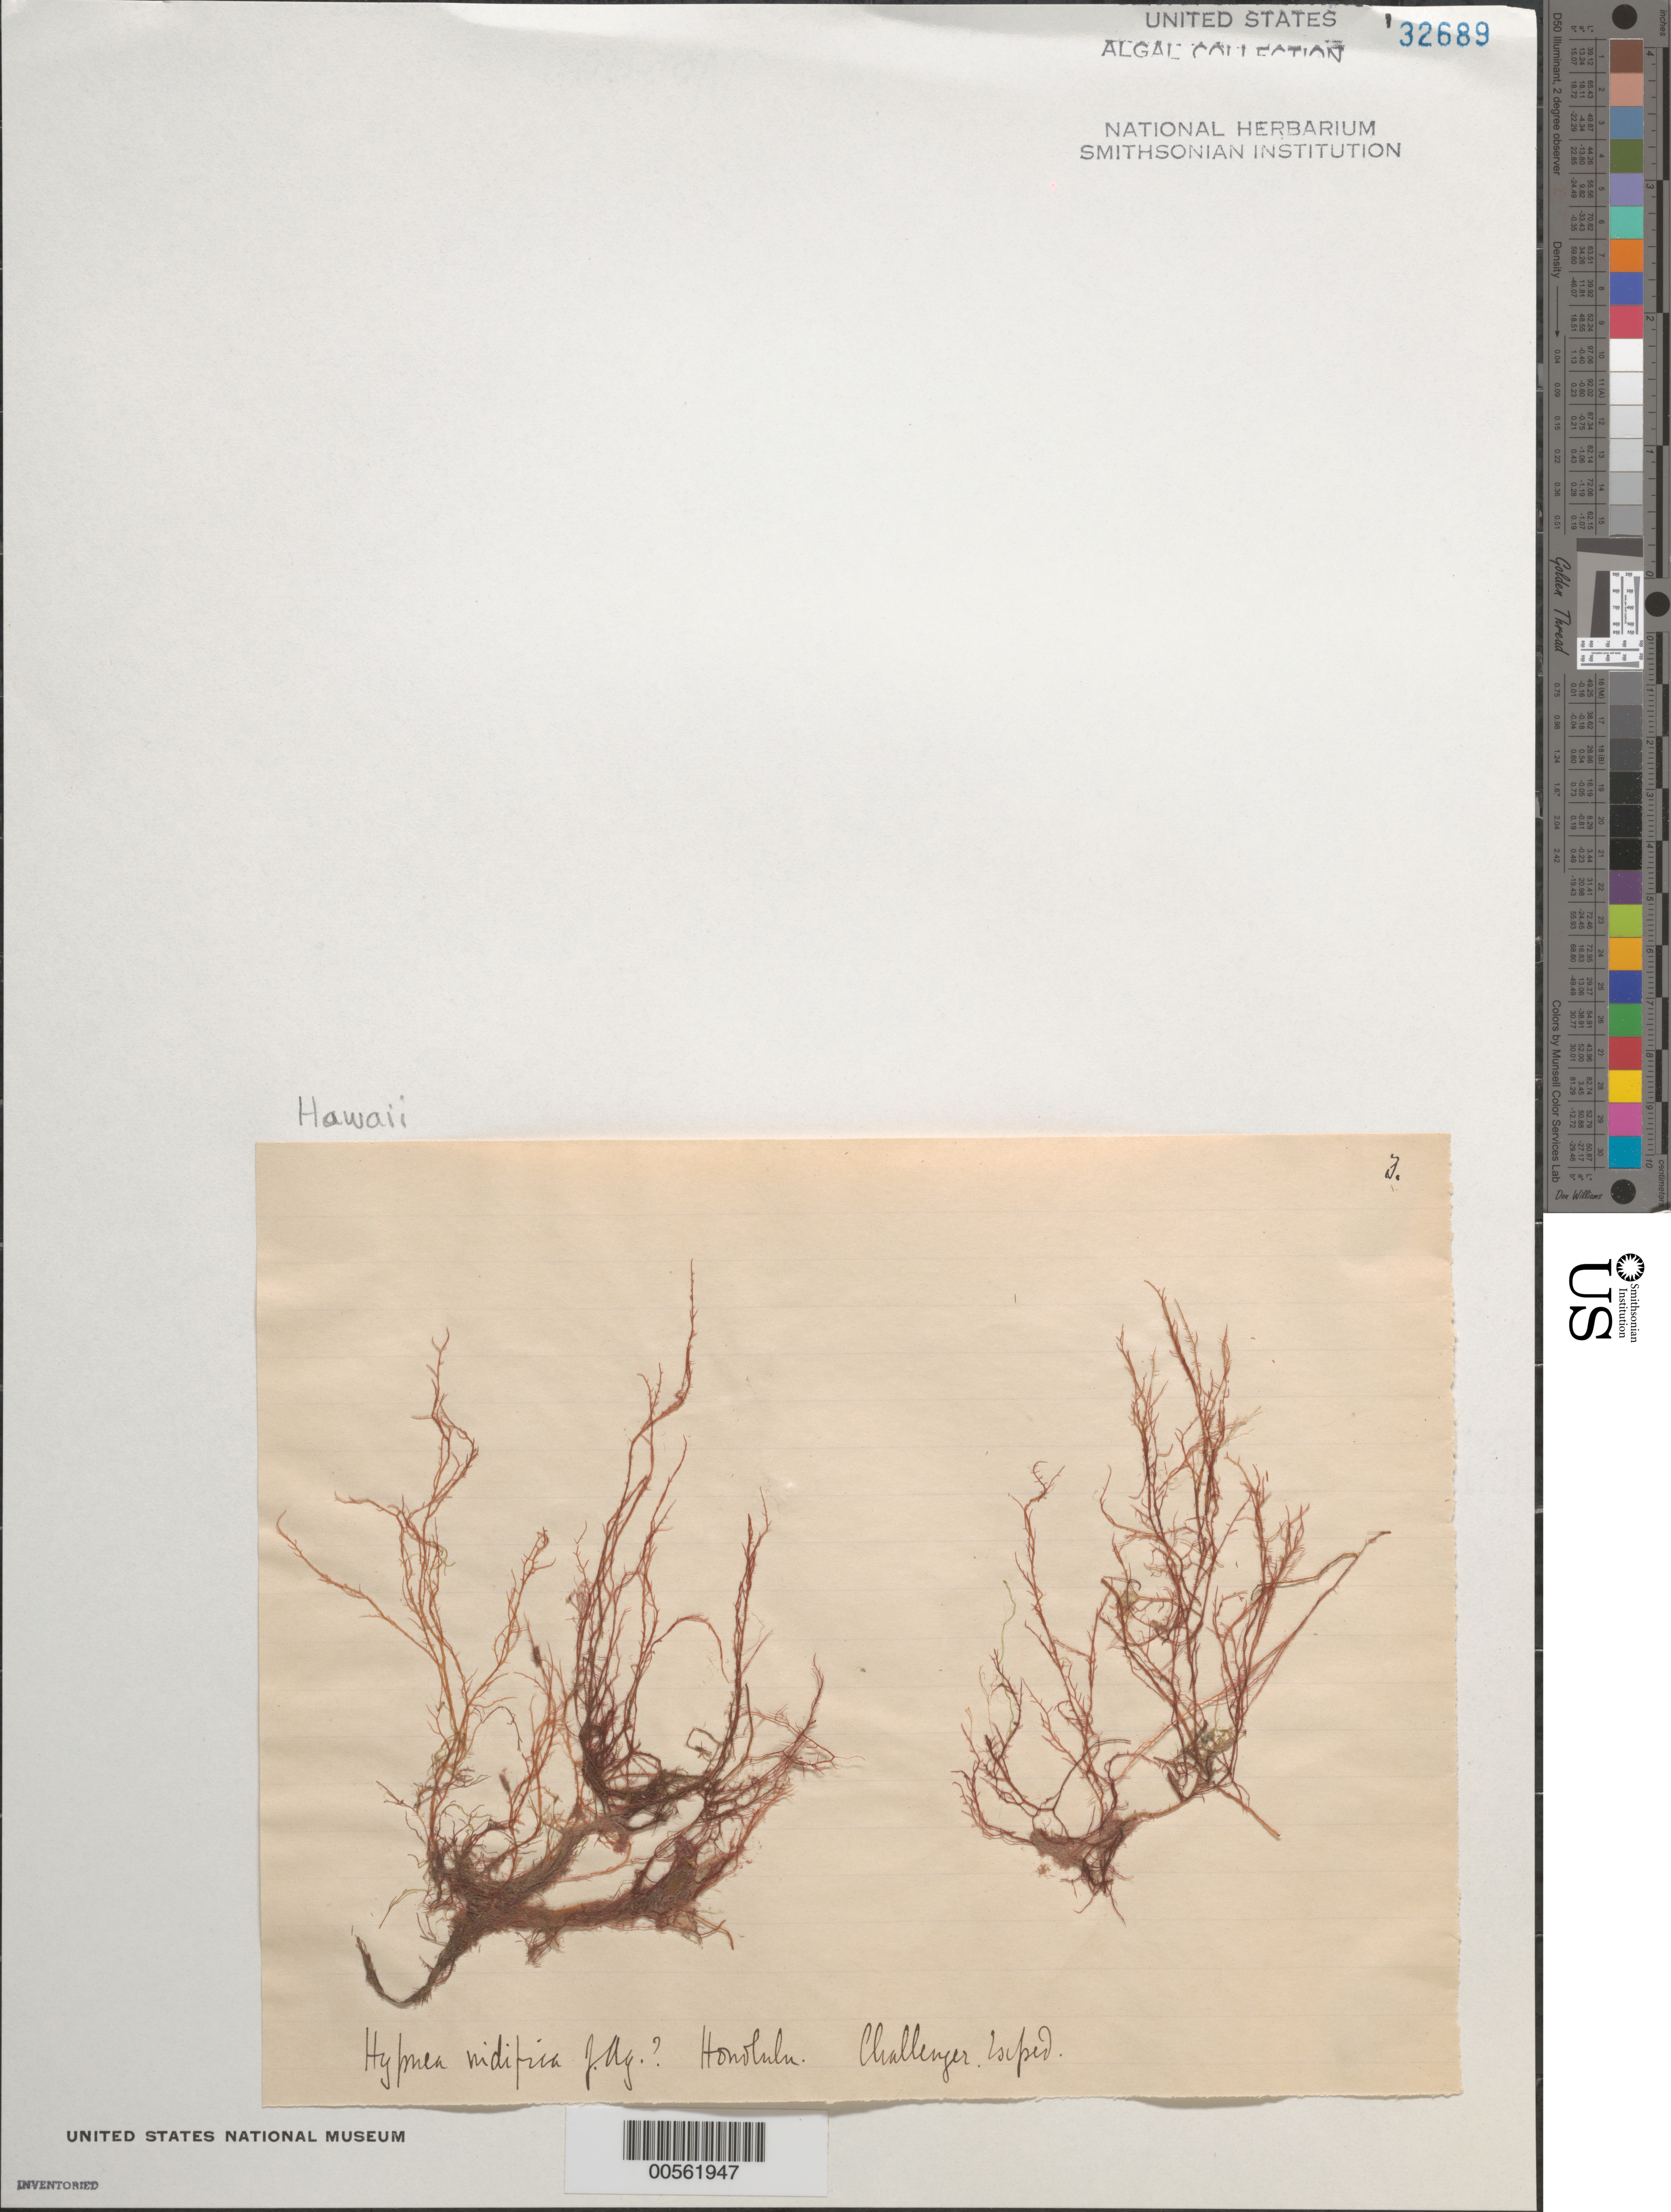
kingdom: Plantae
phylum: Rhodophyta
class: Florideophyceae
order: Gigartinales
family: Cystocloniaceae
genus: Hypnea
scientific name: Hypnea nidifica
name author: J. Agardh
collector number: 3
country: United States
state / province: Hawaii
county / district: Honolulu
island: Oahu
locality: Honolulu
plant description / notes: H.M.S. Challenger Expedition, 1872-1876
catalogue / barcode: US 32689